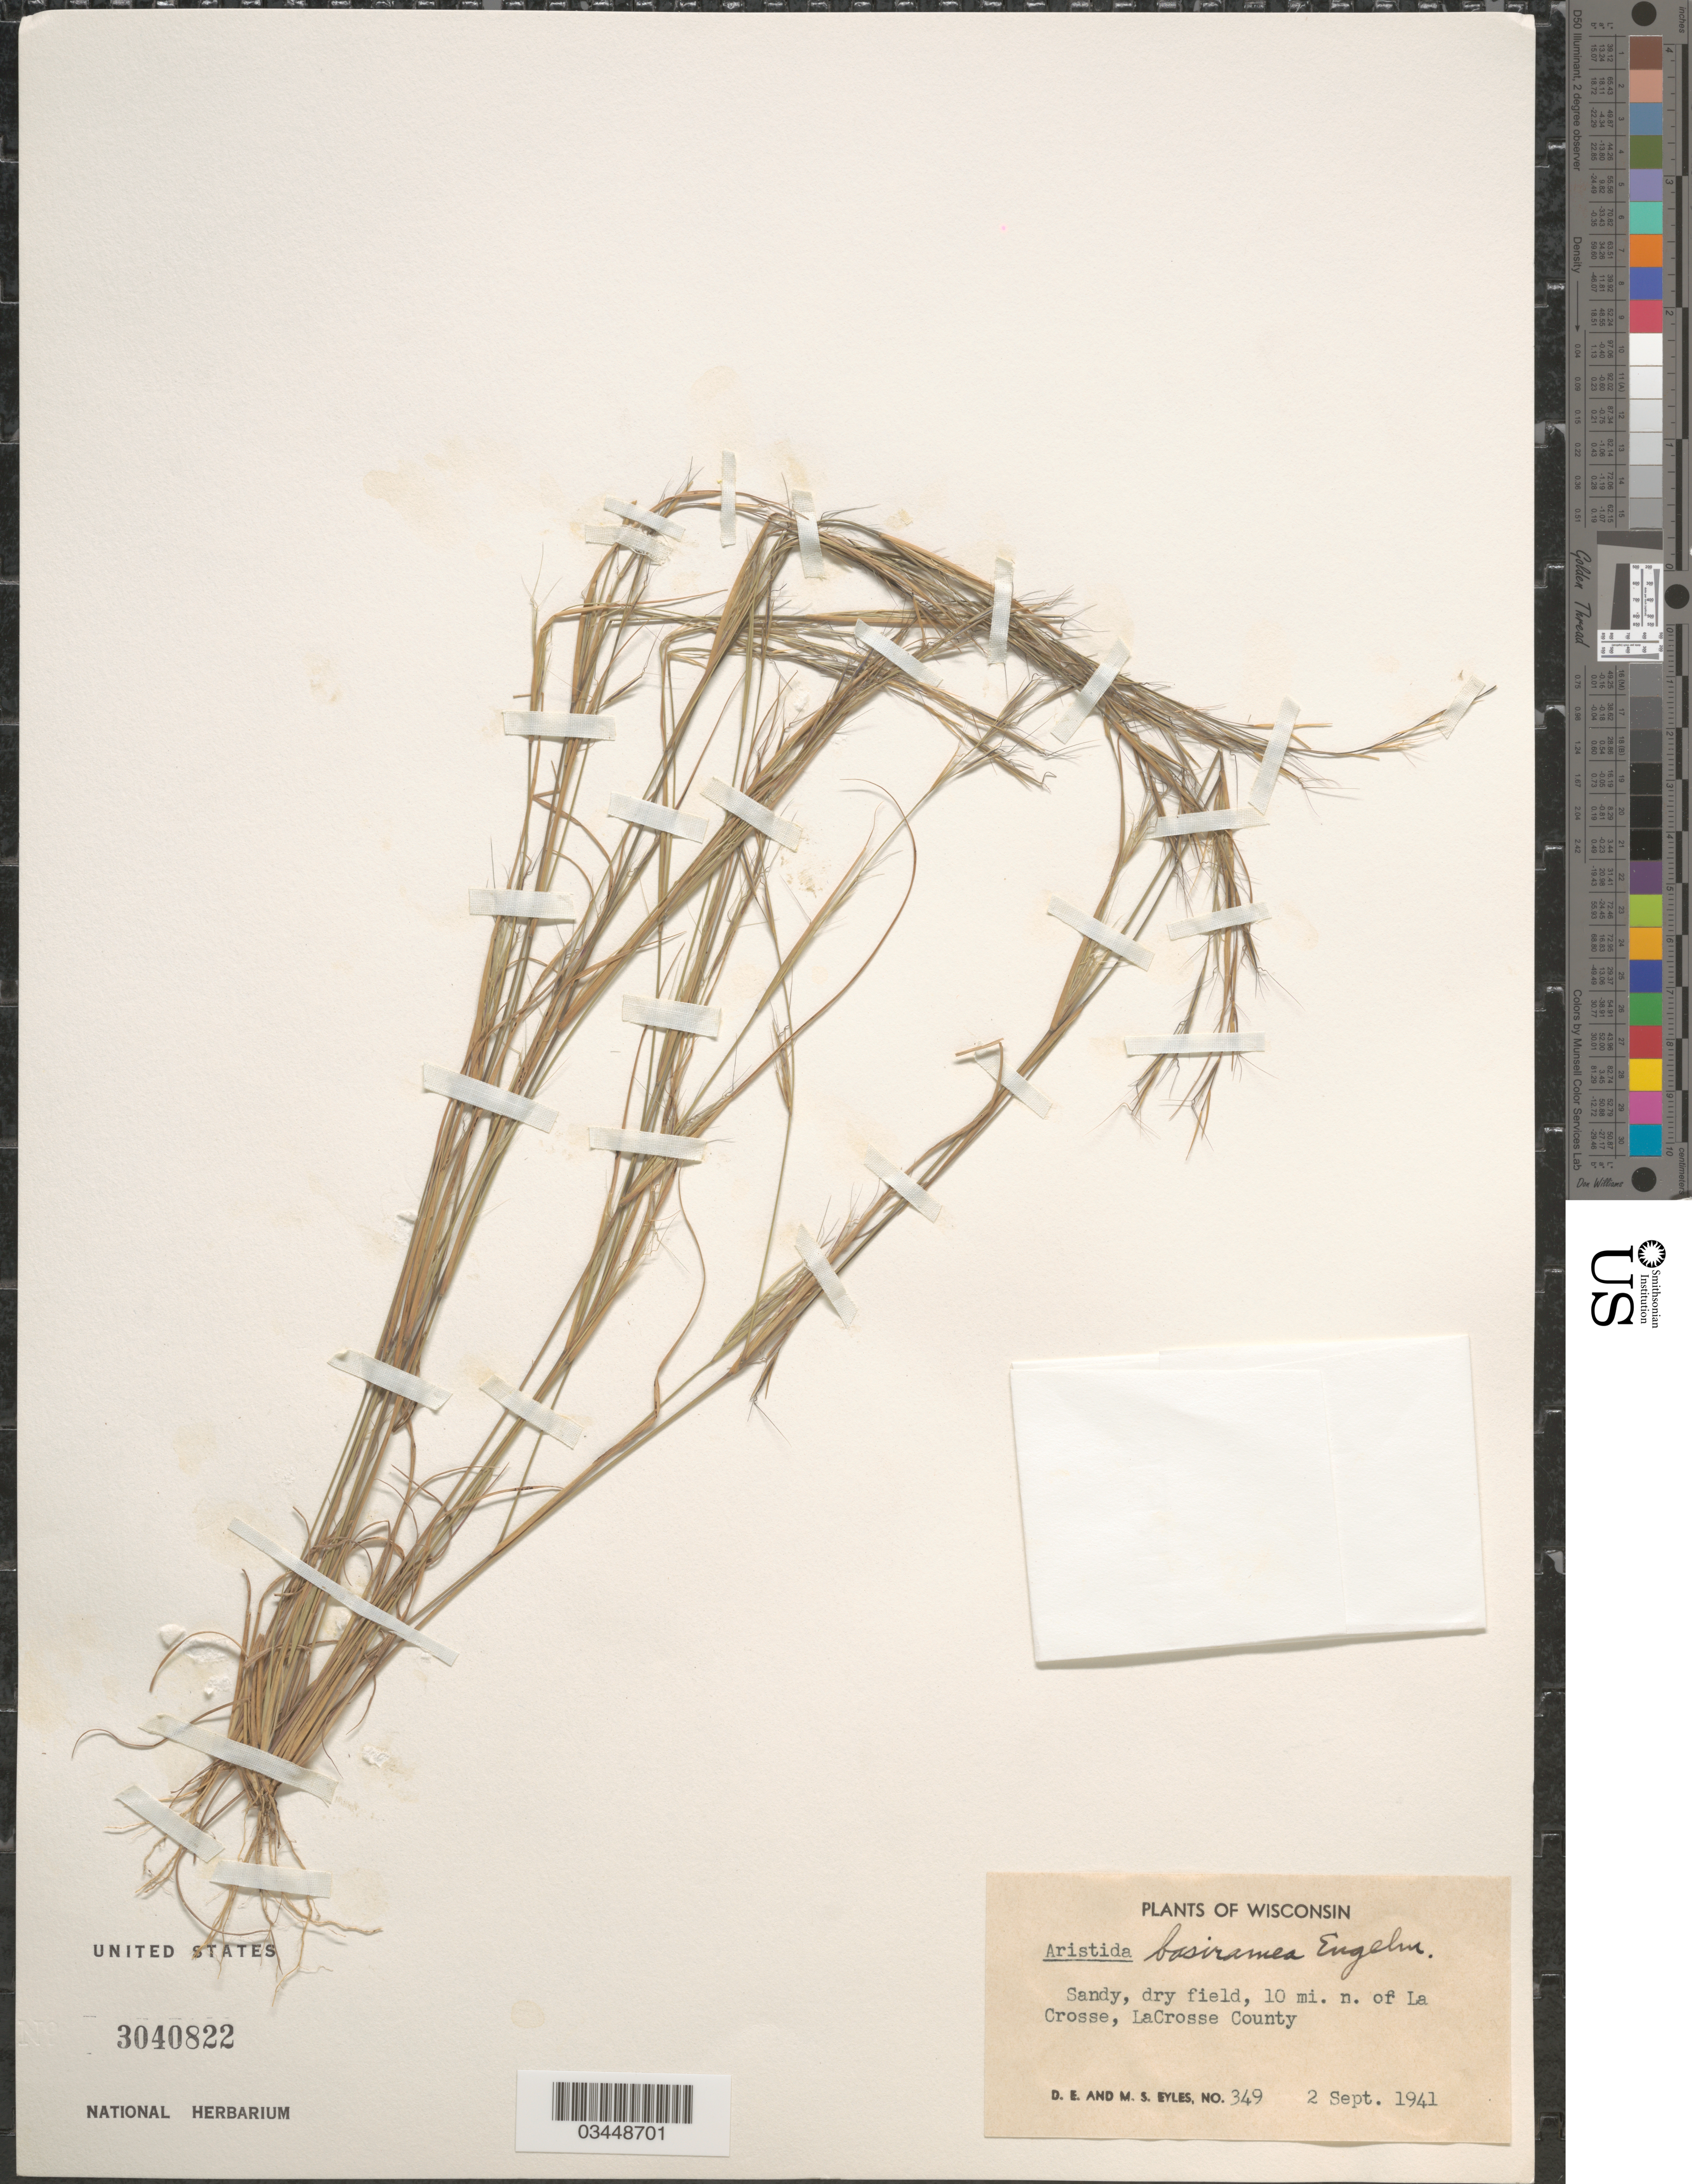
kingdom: Plantae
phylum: Tracheophyta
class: Liliopsida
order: Poales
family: Poaceae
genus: Aristida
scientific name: Aristida basiramea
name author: Engelm. ex Vasey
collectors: D. Eyles & M. Eyles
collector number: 349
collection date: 1941-09-02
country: United States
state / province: Wisconsin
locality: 10 mi. n. of La Crosse, LaCrosse County.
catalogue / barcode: US 3040822